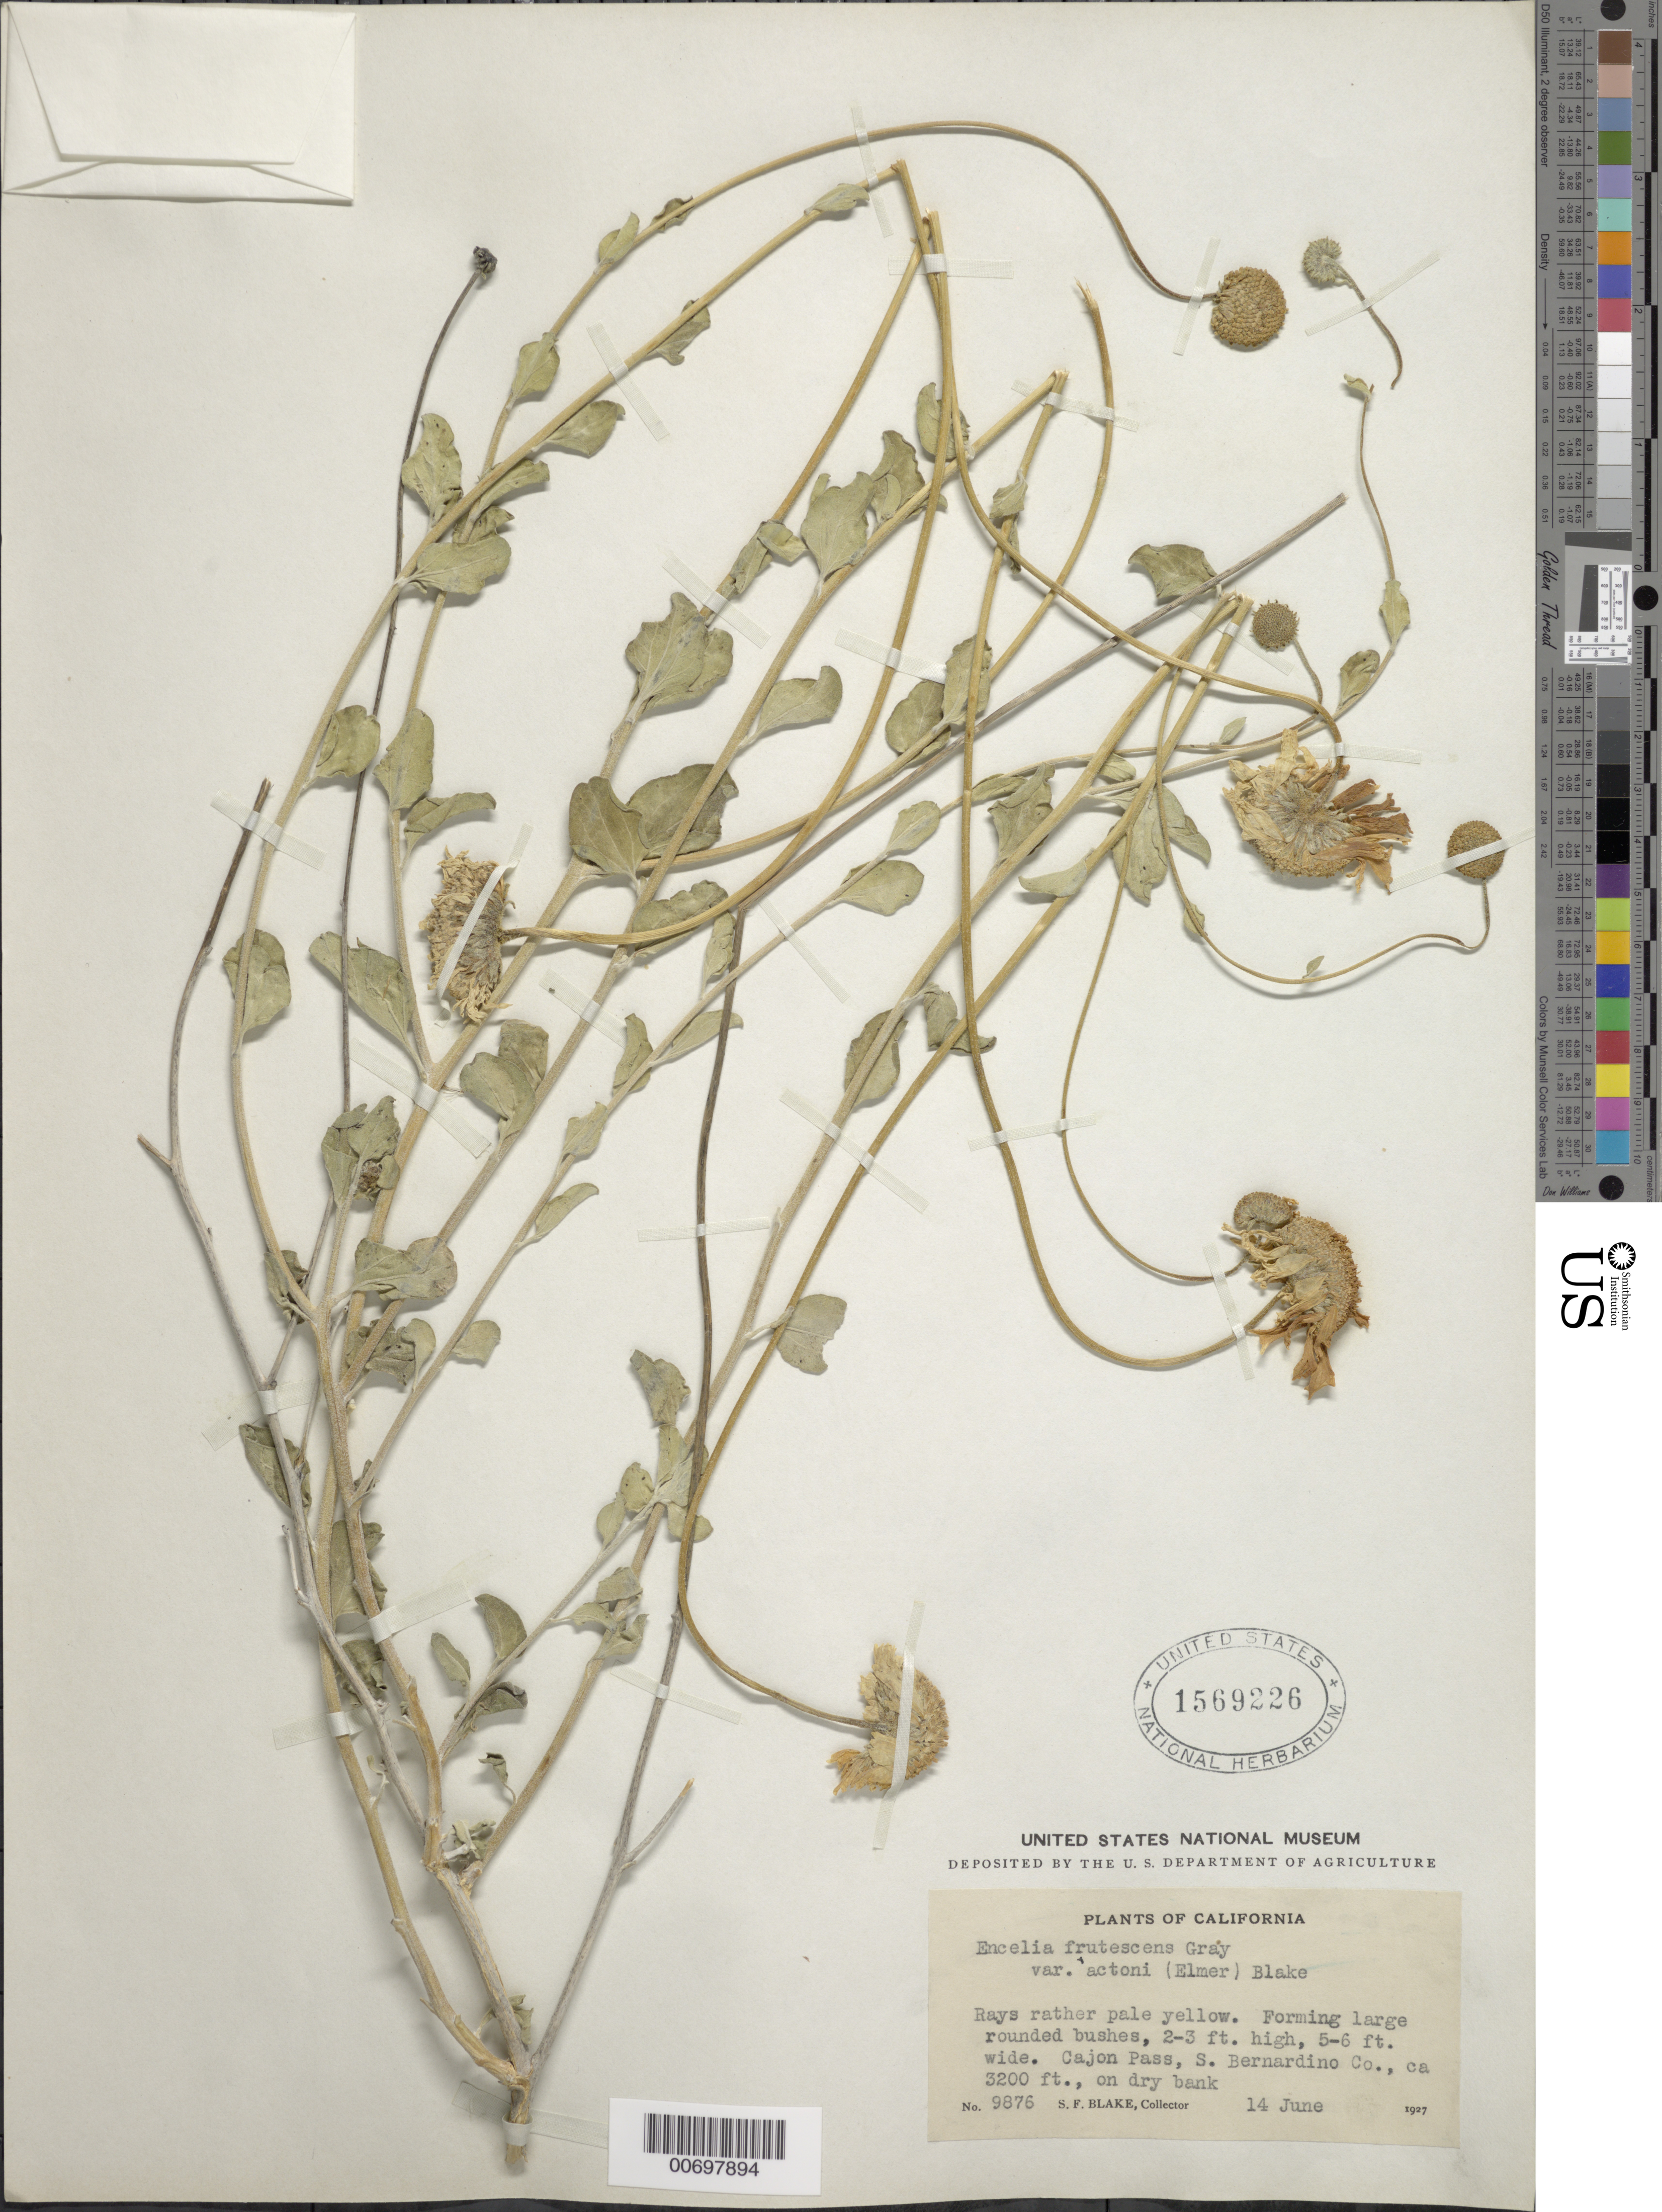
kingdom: Plantae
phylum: Tracheophyta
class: Magnoliopsida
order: Asterales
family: Asteraceae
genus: Encelia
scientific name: Encelia frutescens var. actonii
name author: (Elmer) S.F. Blake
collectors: S. Blake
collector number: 9876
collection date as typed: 14 Jun 1927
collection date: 1927-06-14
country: United States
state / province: California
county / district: San Bernardino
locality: Cajon Pass on dry bank.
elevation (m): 975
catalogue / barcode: US 1569226